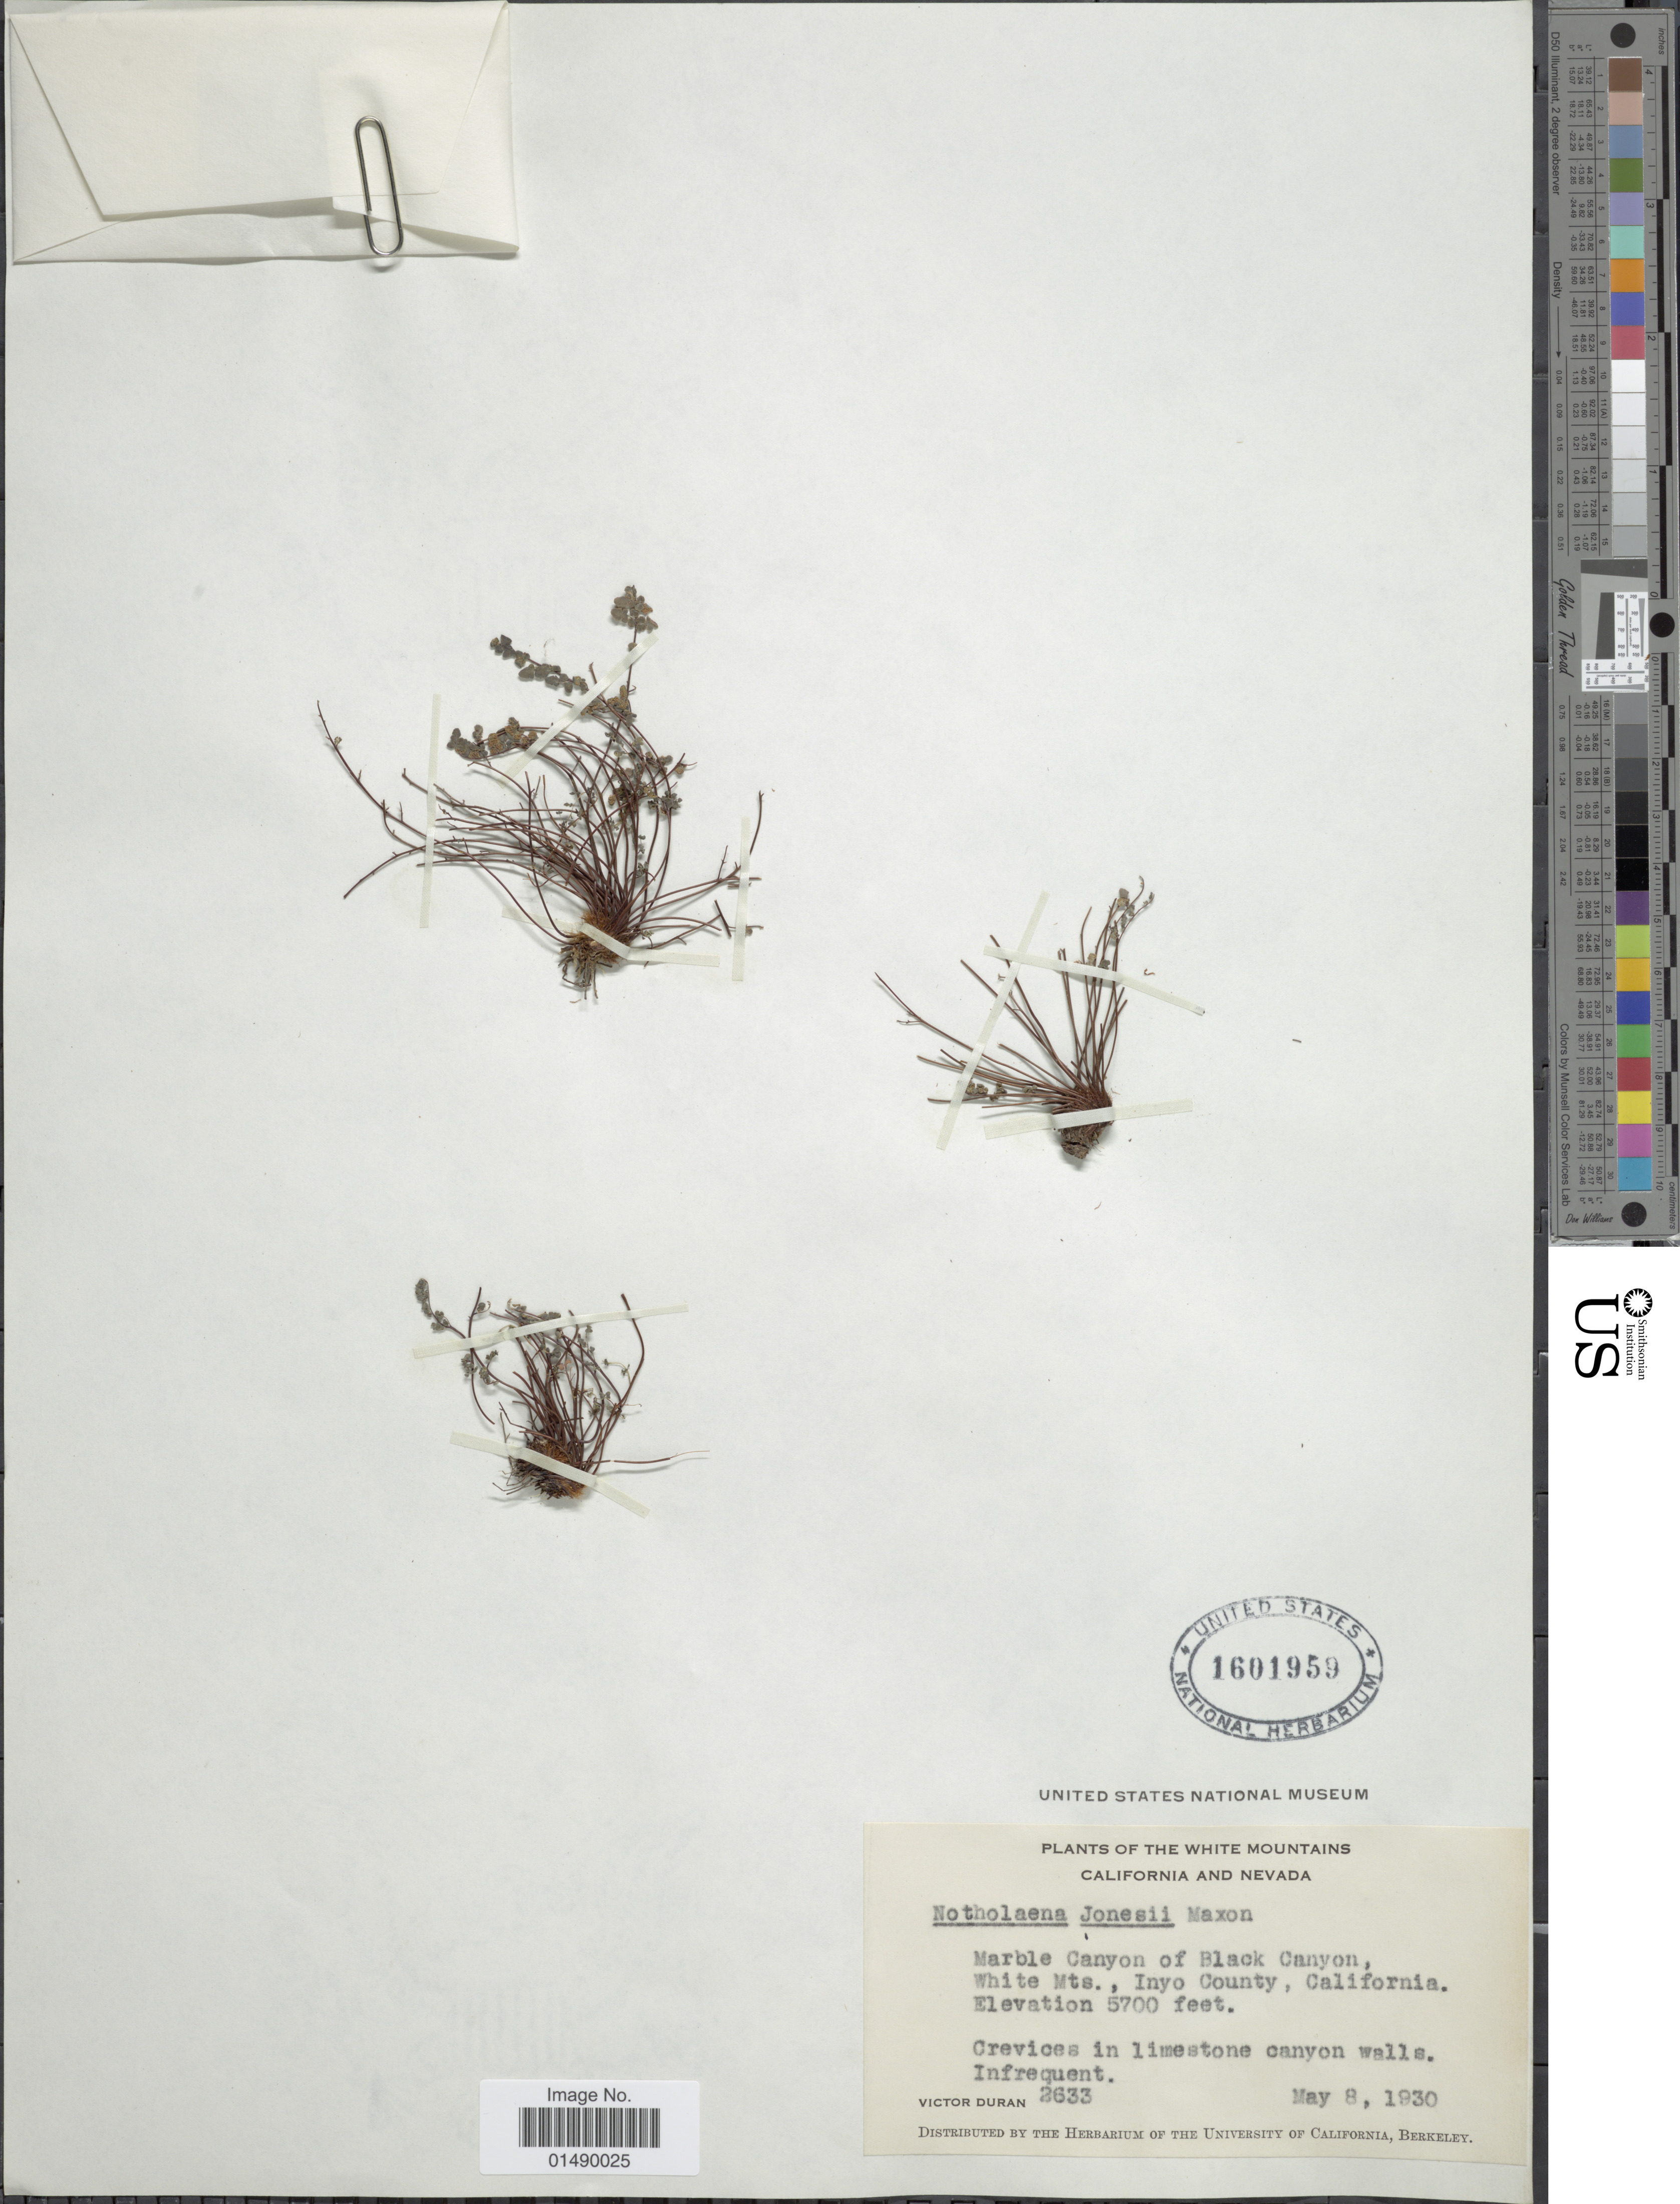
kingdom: Plantae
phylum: Tracheophyta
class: Polypodiopsida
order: Polypodiales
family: Pteridaceae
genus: Argyrochosma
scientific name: Argyrochosma jonesii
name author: (Maxon) Windham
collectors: V. Duran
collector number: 2633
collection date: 1930-05-08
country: United States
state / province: California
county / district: Inyo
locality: Nevada, White Mountains, Marble Canyon of Black Vanyon, White, Mts. , Inyo County, California.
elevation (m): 1737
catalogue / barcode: US 1601959